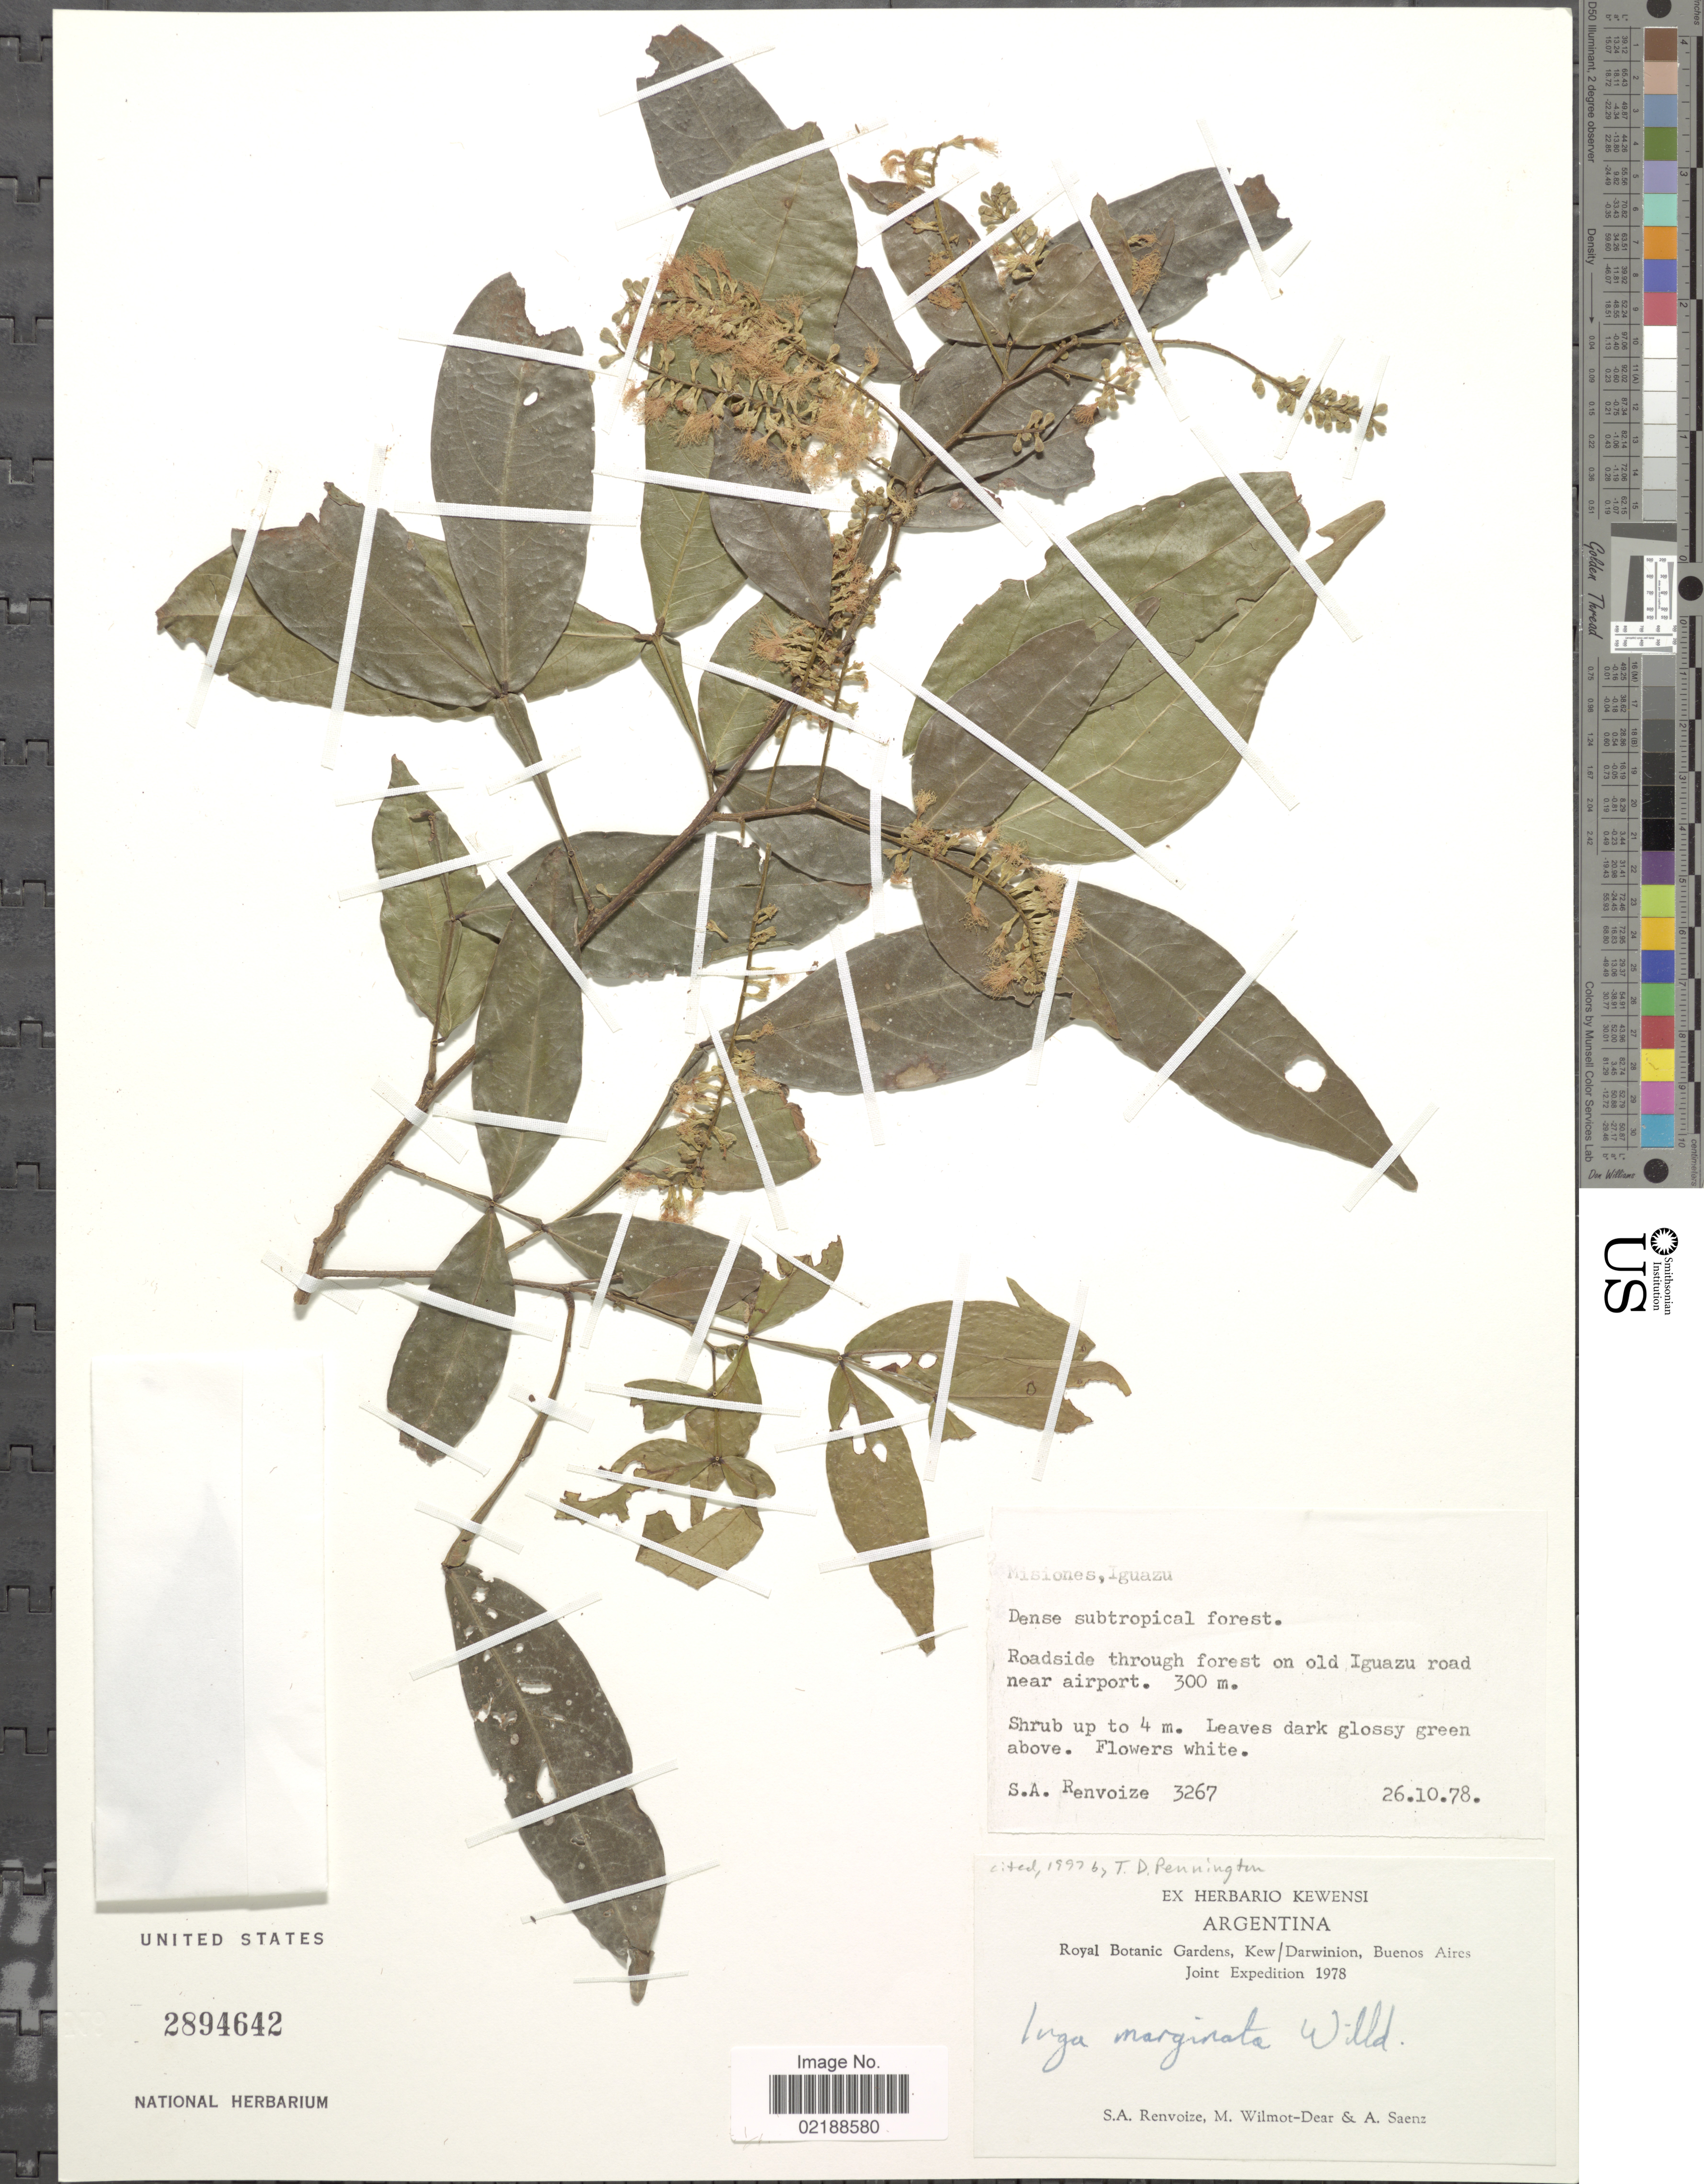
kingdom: Plantae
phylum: Tracheophyta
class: Magnoliopsida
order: Fabales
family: Fabaceae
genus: Inga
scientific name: Inga marginata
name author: Willd.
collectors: S. A. Renvoize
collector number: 3267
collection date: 1978-10-26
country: Argentina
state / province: Misiones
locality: Iguazu, Roadside through forest on old Iguazu road near airport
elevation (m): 300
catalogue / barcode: US 2894642